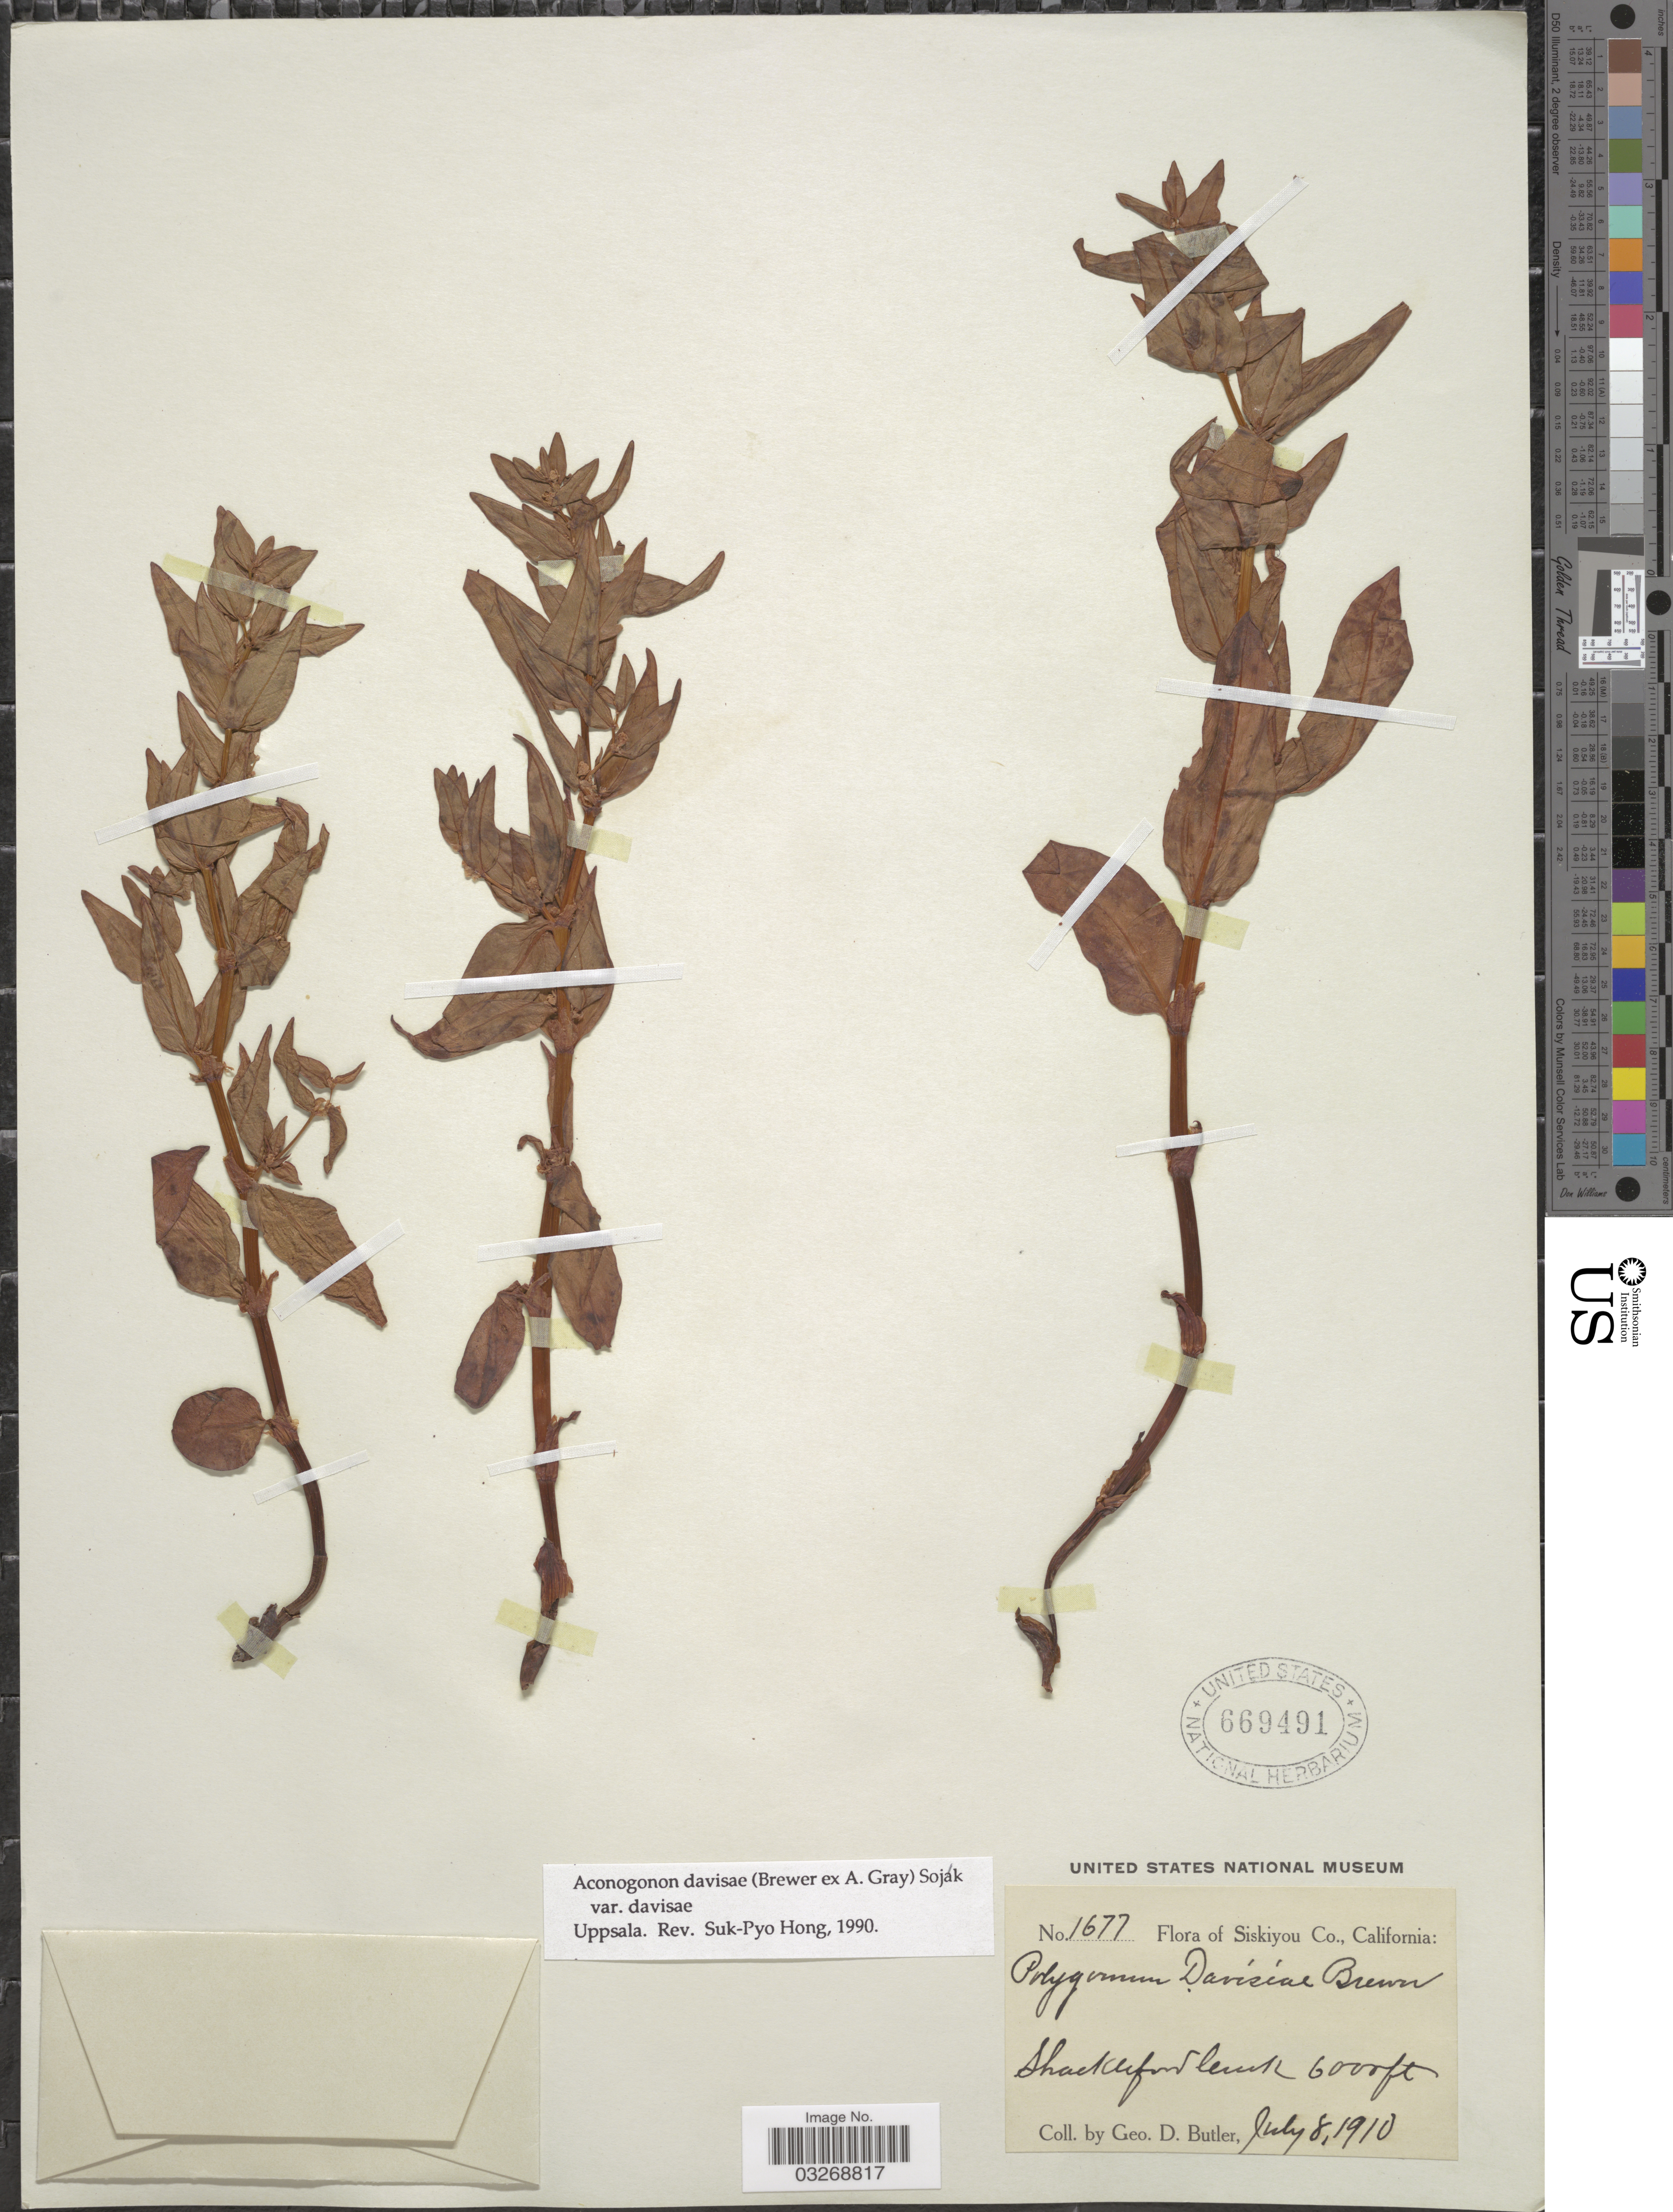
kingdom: Plantae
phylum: Tracheophyta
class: Magnoliopsida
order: Caryophyllales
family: Polygonaceae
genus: Koenigia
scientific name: Koenigia davisiae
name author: (W.H. Brewer ex A. Gray) T.M. Schust. & Reveal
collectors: G. D. Butler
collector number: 1677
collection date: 1910-07-08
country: United States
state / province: California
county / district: Siskiyou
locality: Siskiyou Co. Shackleford Creek.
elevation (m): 1829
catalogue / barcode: US 669491